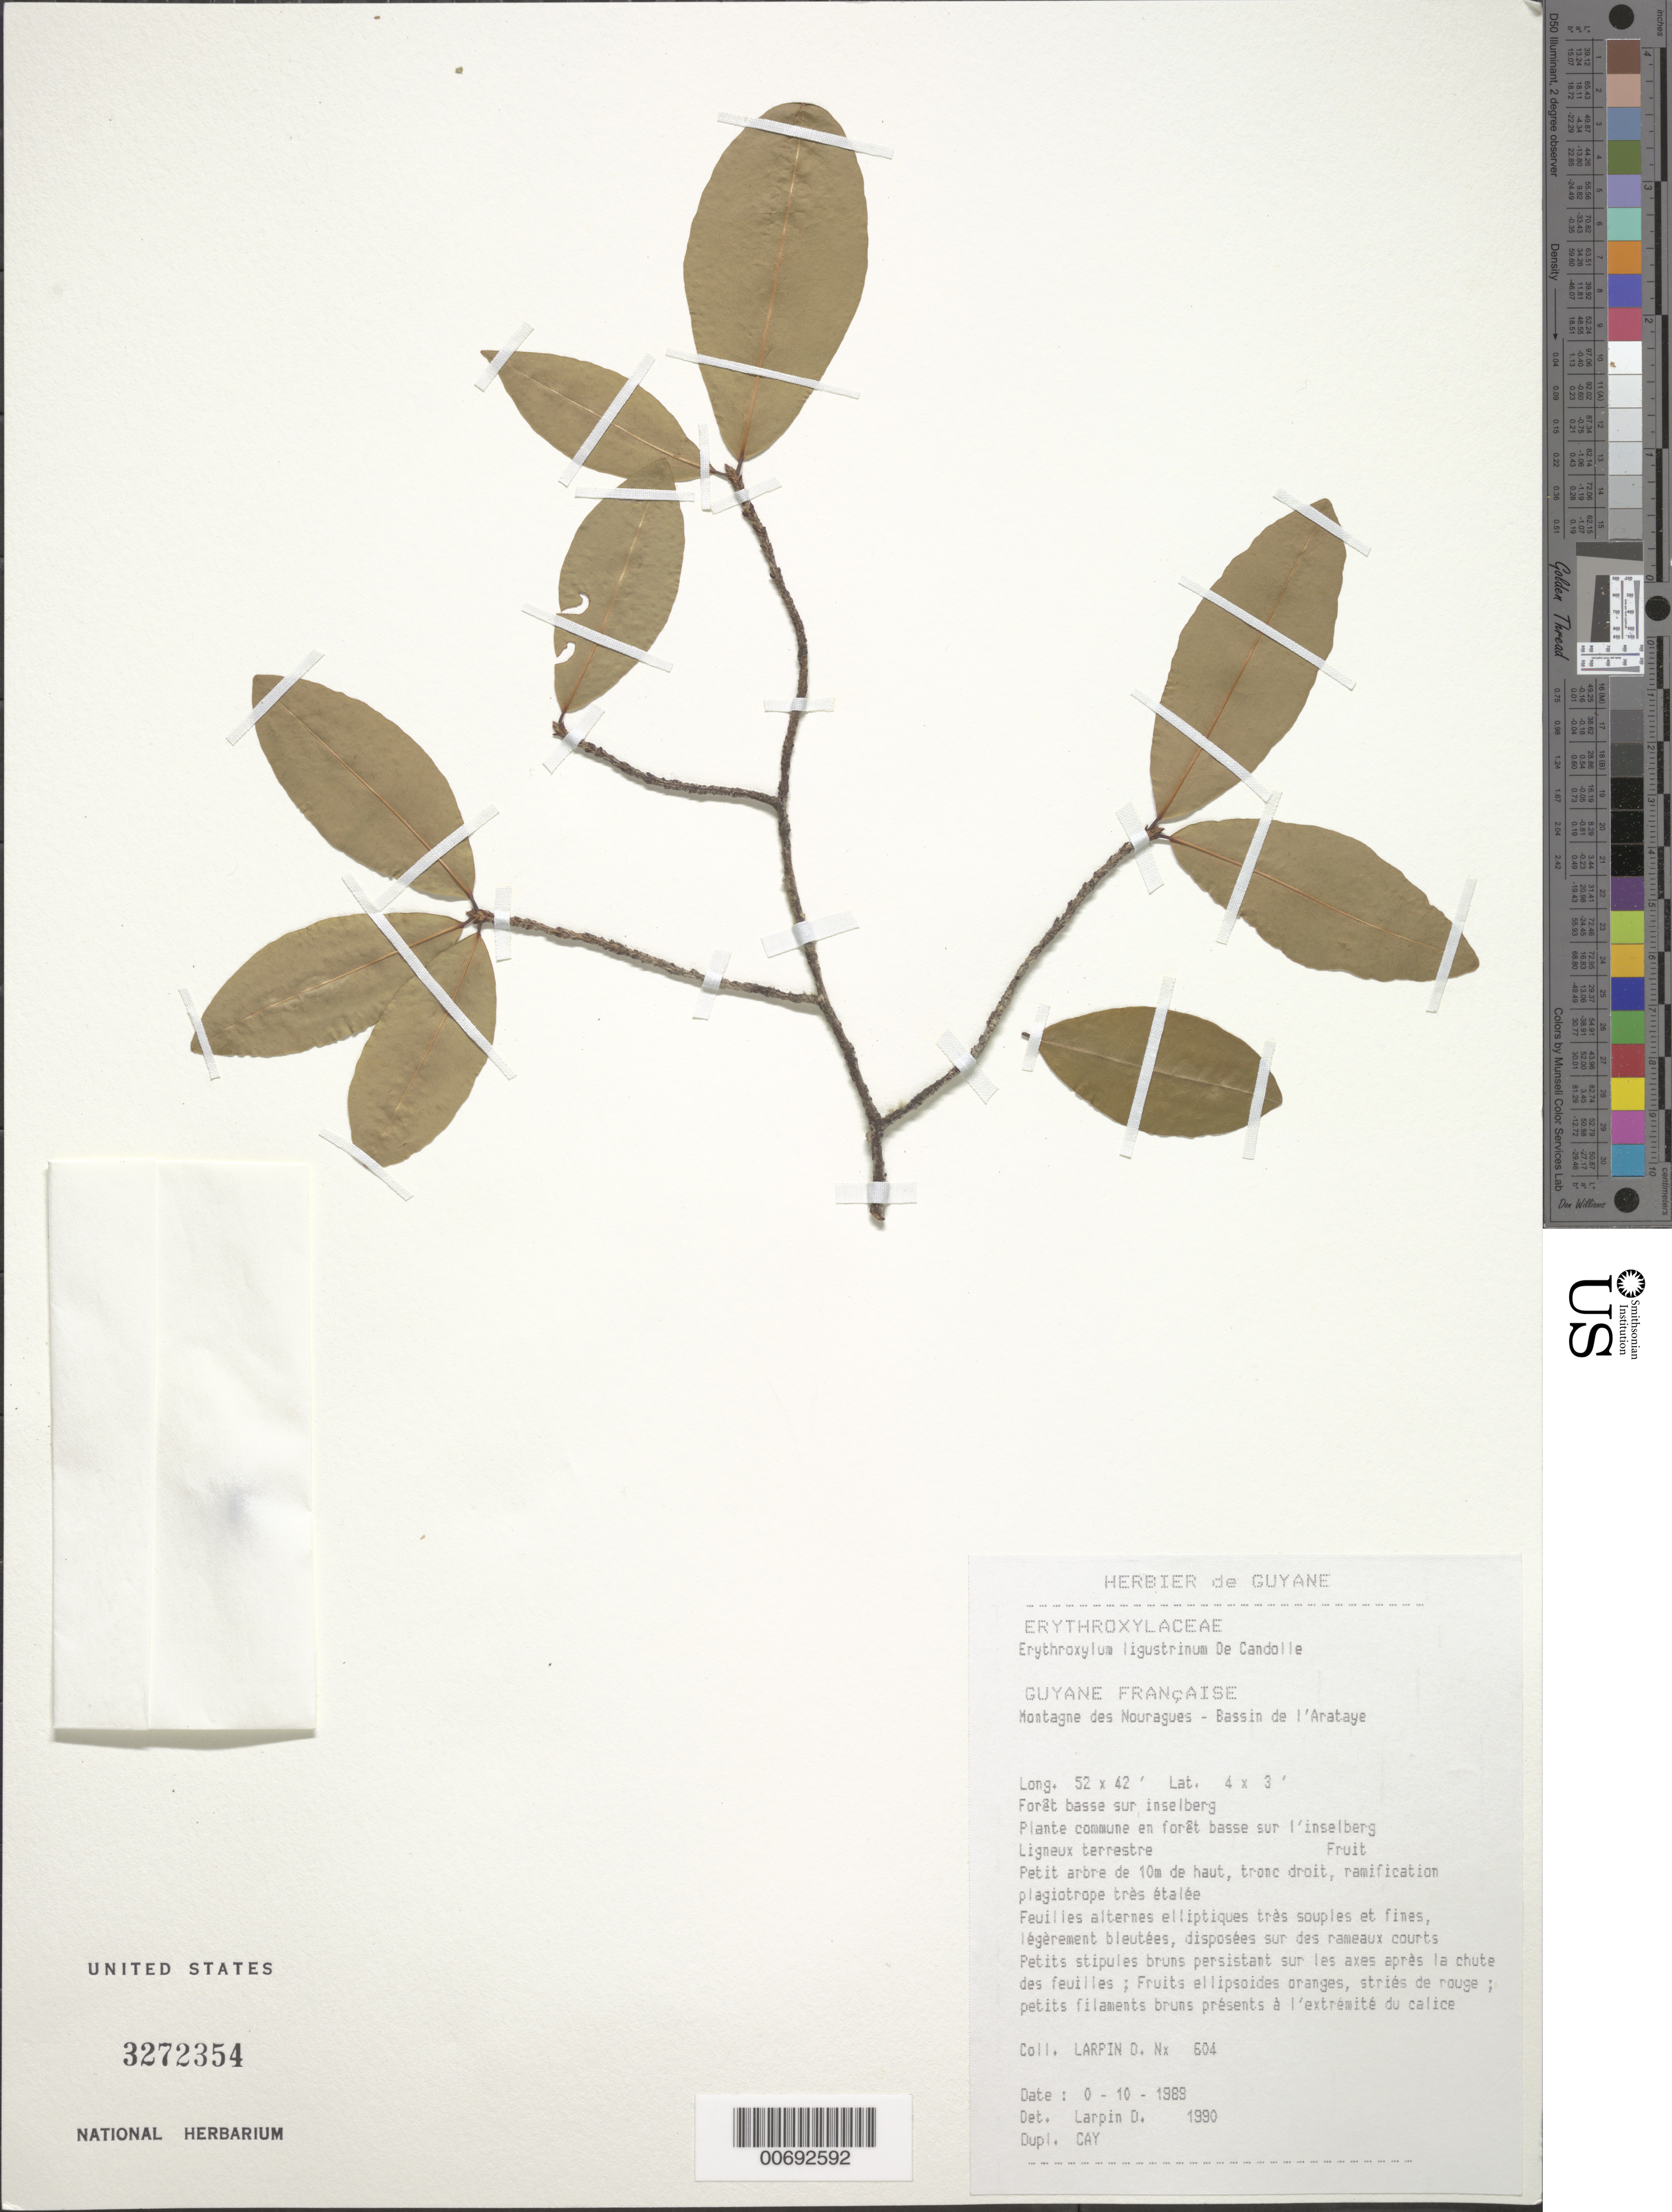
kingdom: Plantae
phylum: Tracheophyta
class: Magnoliopsida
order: Malpighiales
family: Erythroxylaceae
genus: Erythroxylum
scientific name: Erythroxylum ligustrinum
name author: DC.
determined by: Larpin, D.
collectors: D. Larpin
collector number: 604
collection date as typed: Oct-89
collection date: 1989-10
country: French Guiana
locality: Station des Nouragues, Bassin de l'Approuague, Arataye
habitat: Low altitude forest on inselberg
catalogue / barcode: US 3272354